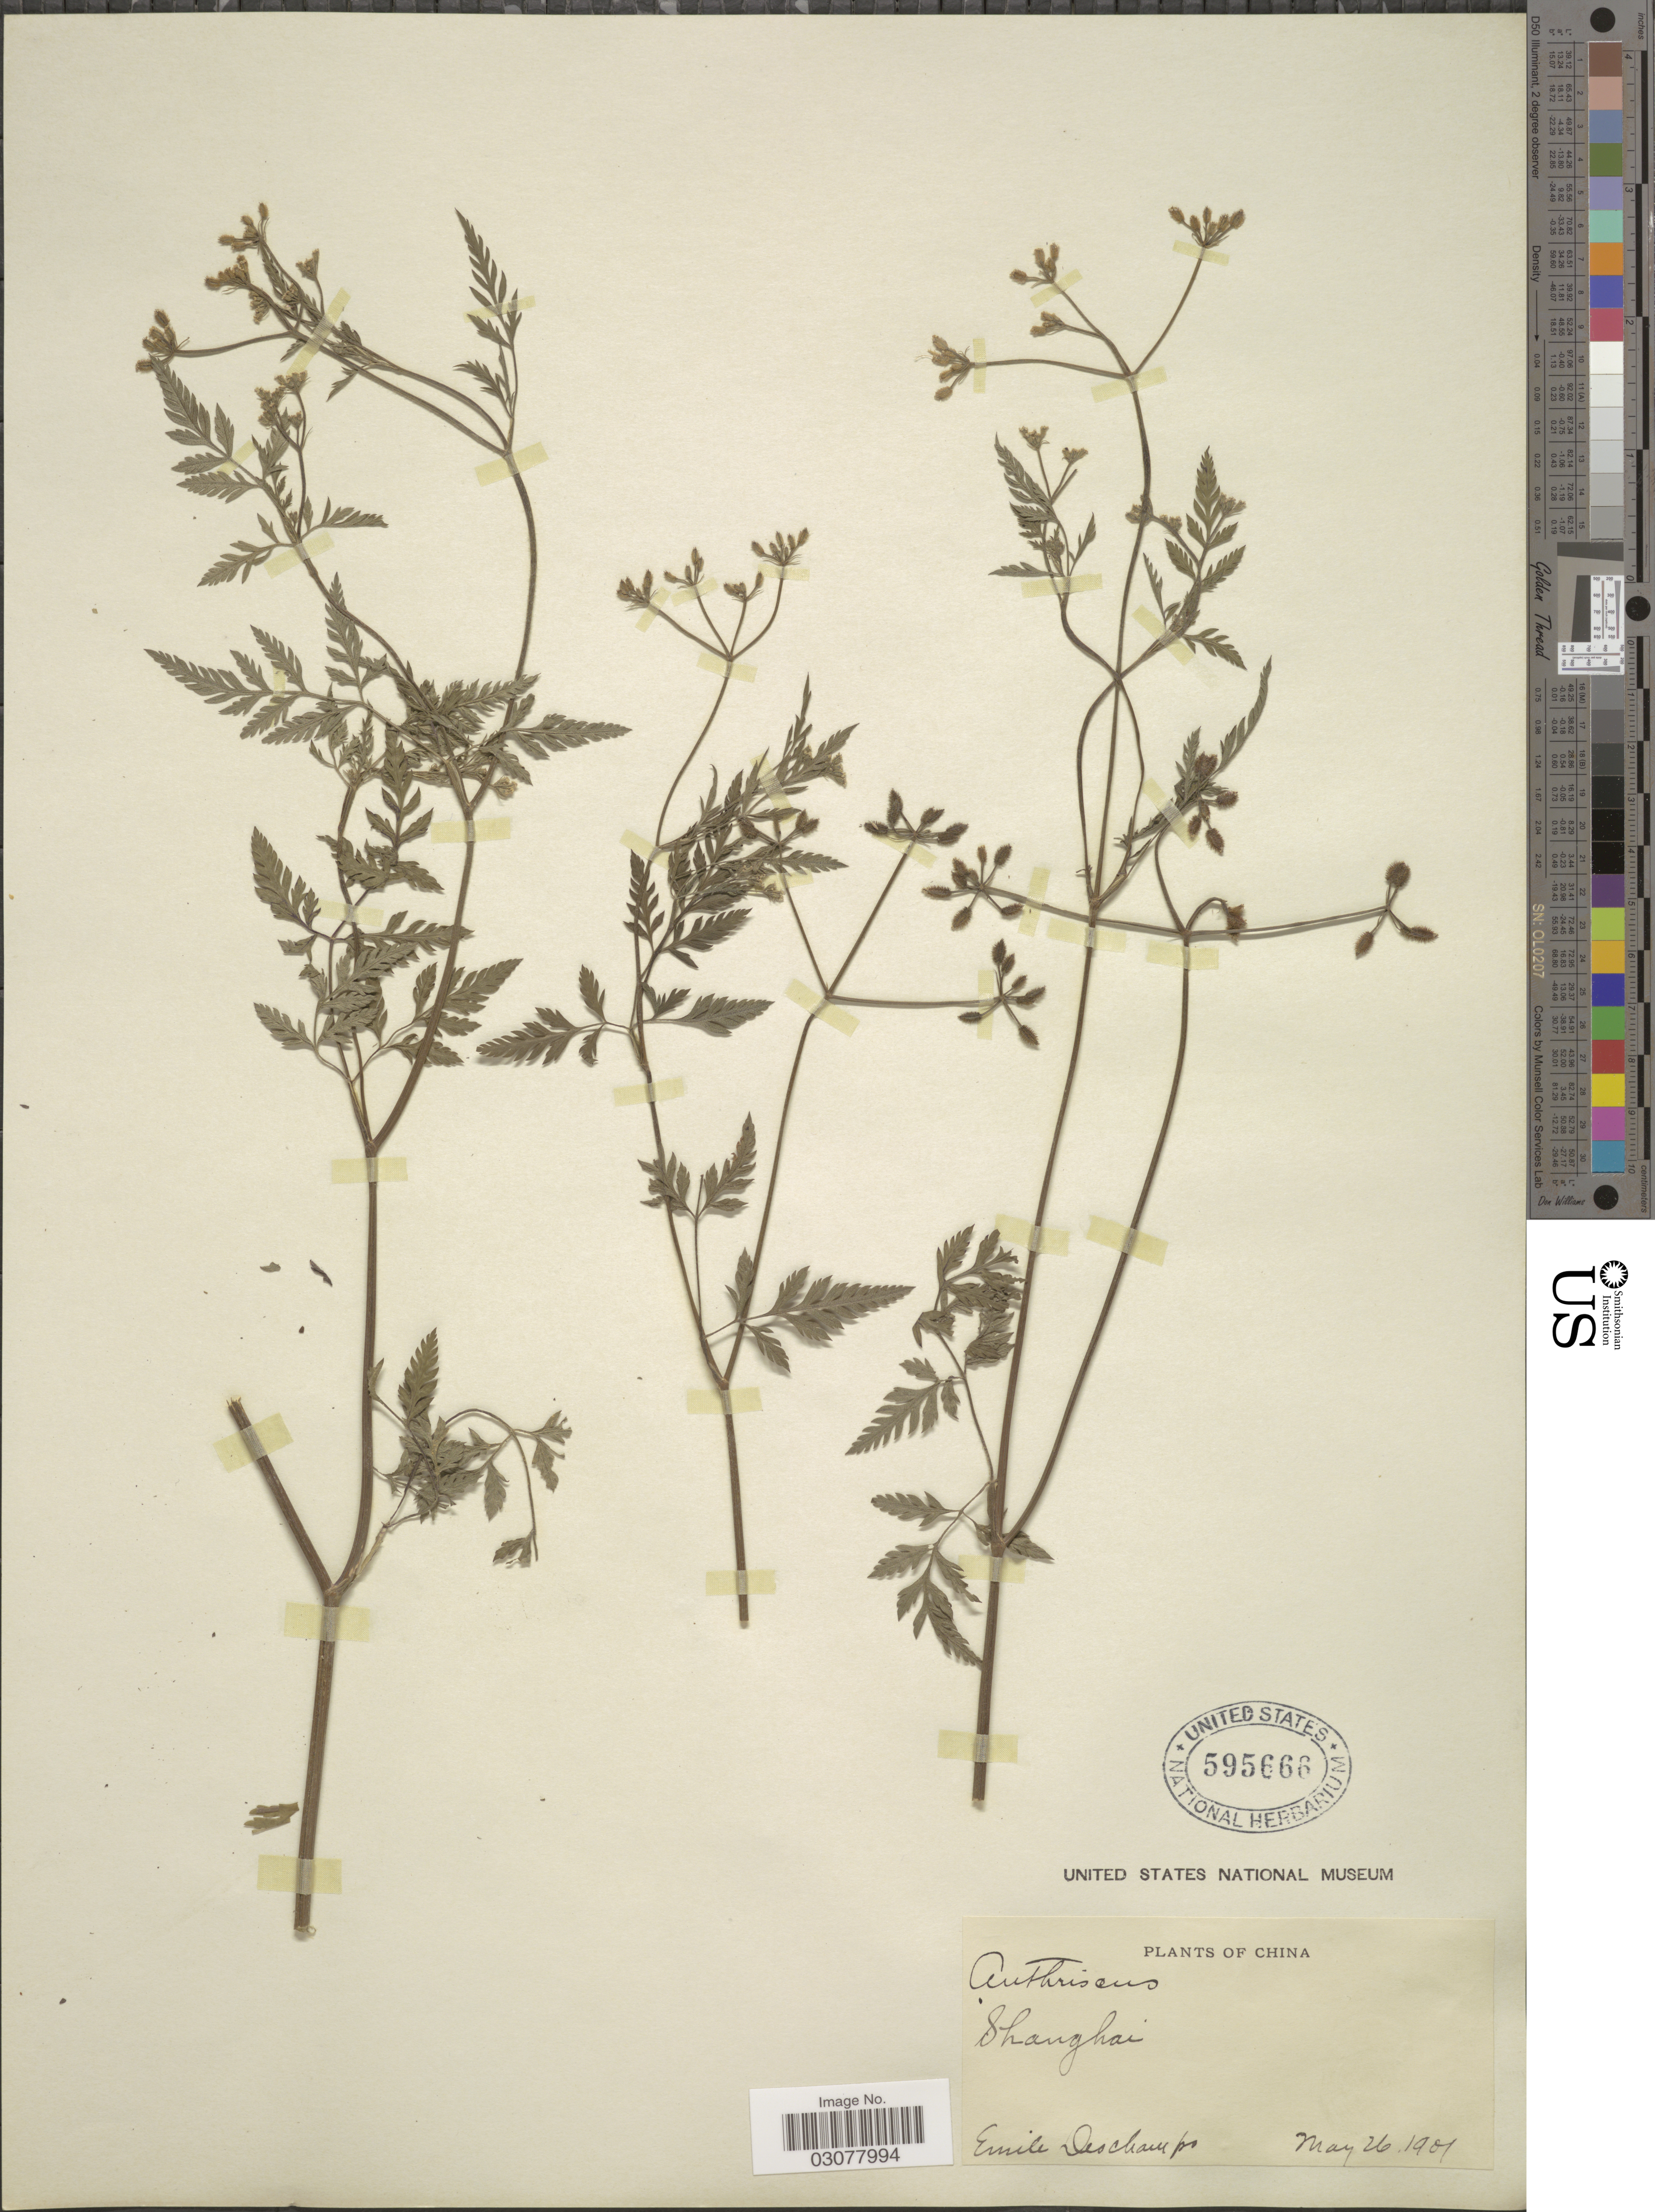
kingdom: Plantae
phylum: Tracheophyta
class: Magnoliopsida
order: Apiales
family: Apiaceae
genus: Anthriscus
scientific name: Anthriscus sp.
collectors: E. Deschamps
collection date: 1901-05-26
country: China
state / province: Shanghai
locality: Shanghai.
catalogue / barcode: US 595666